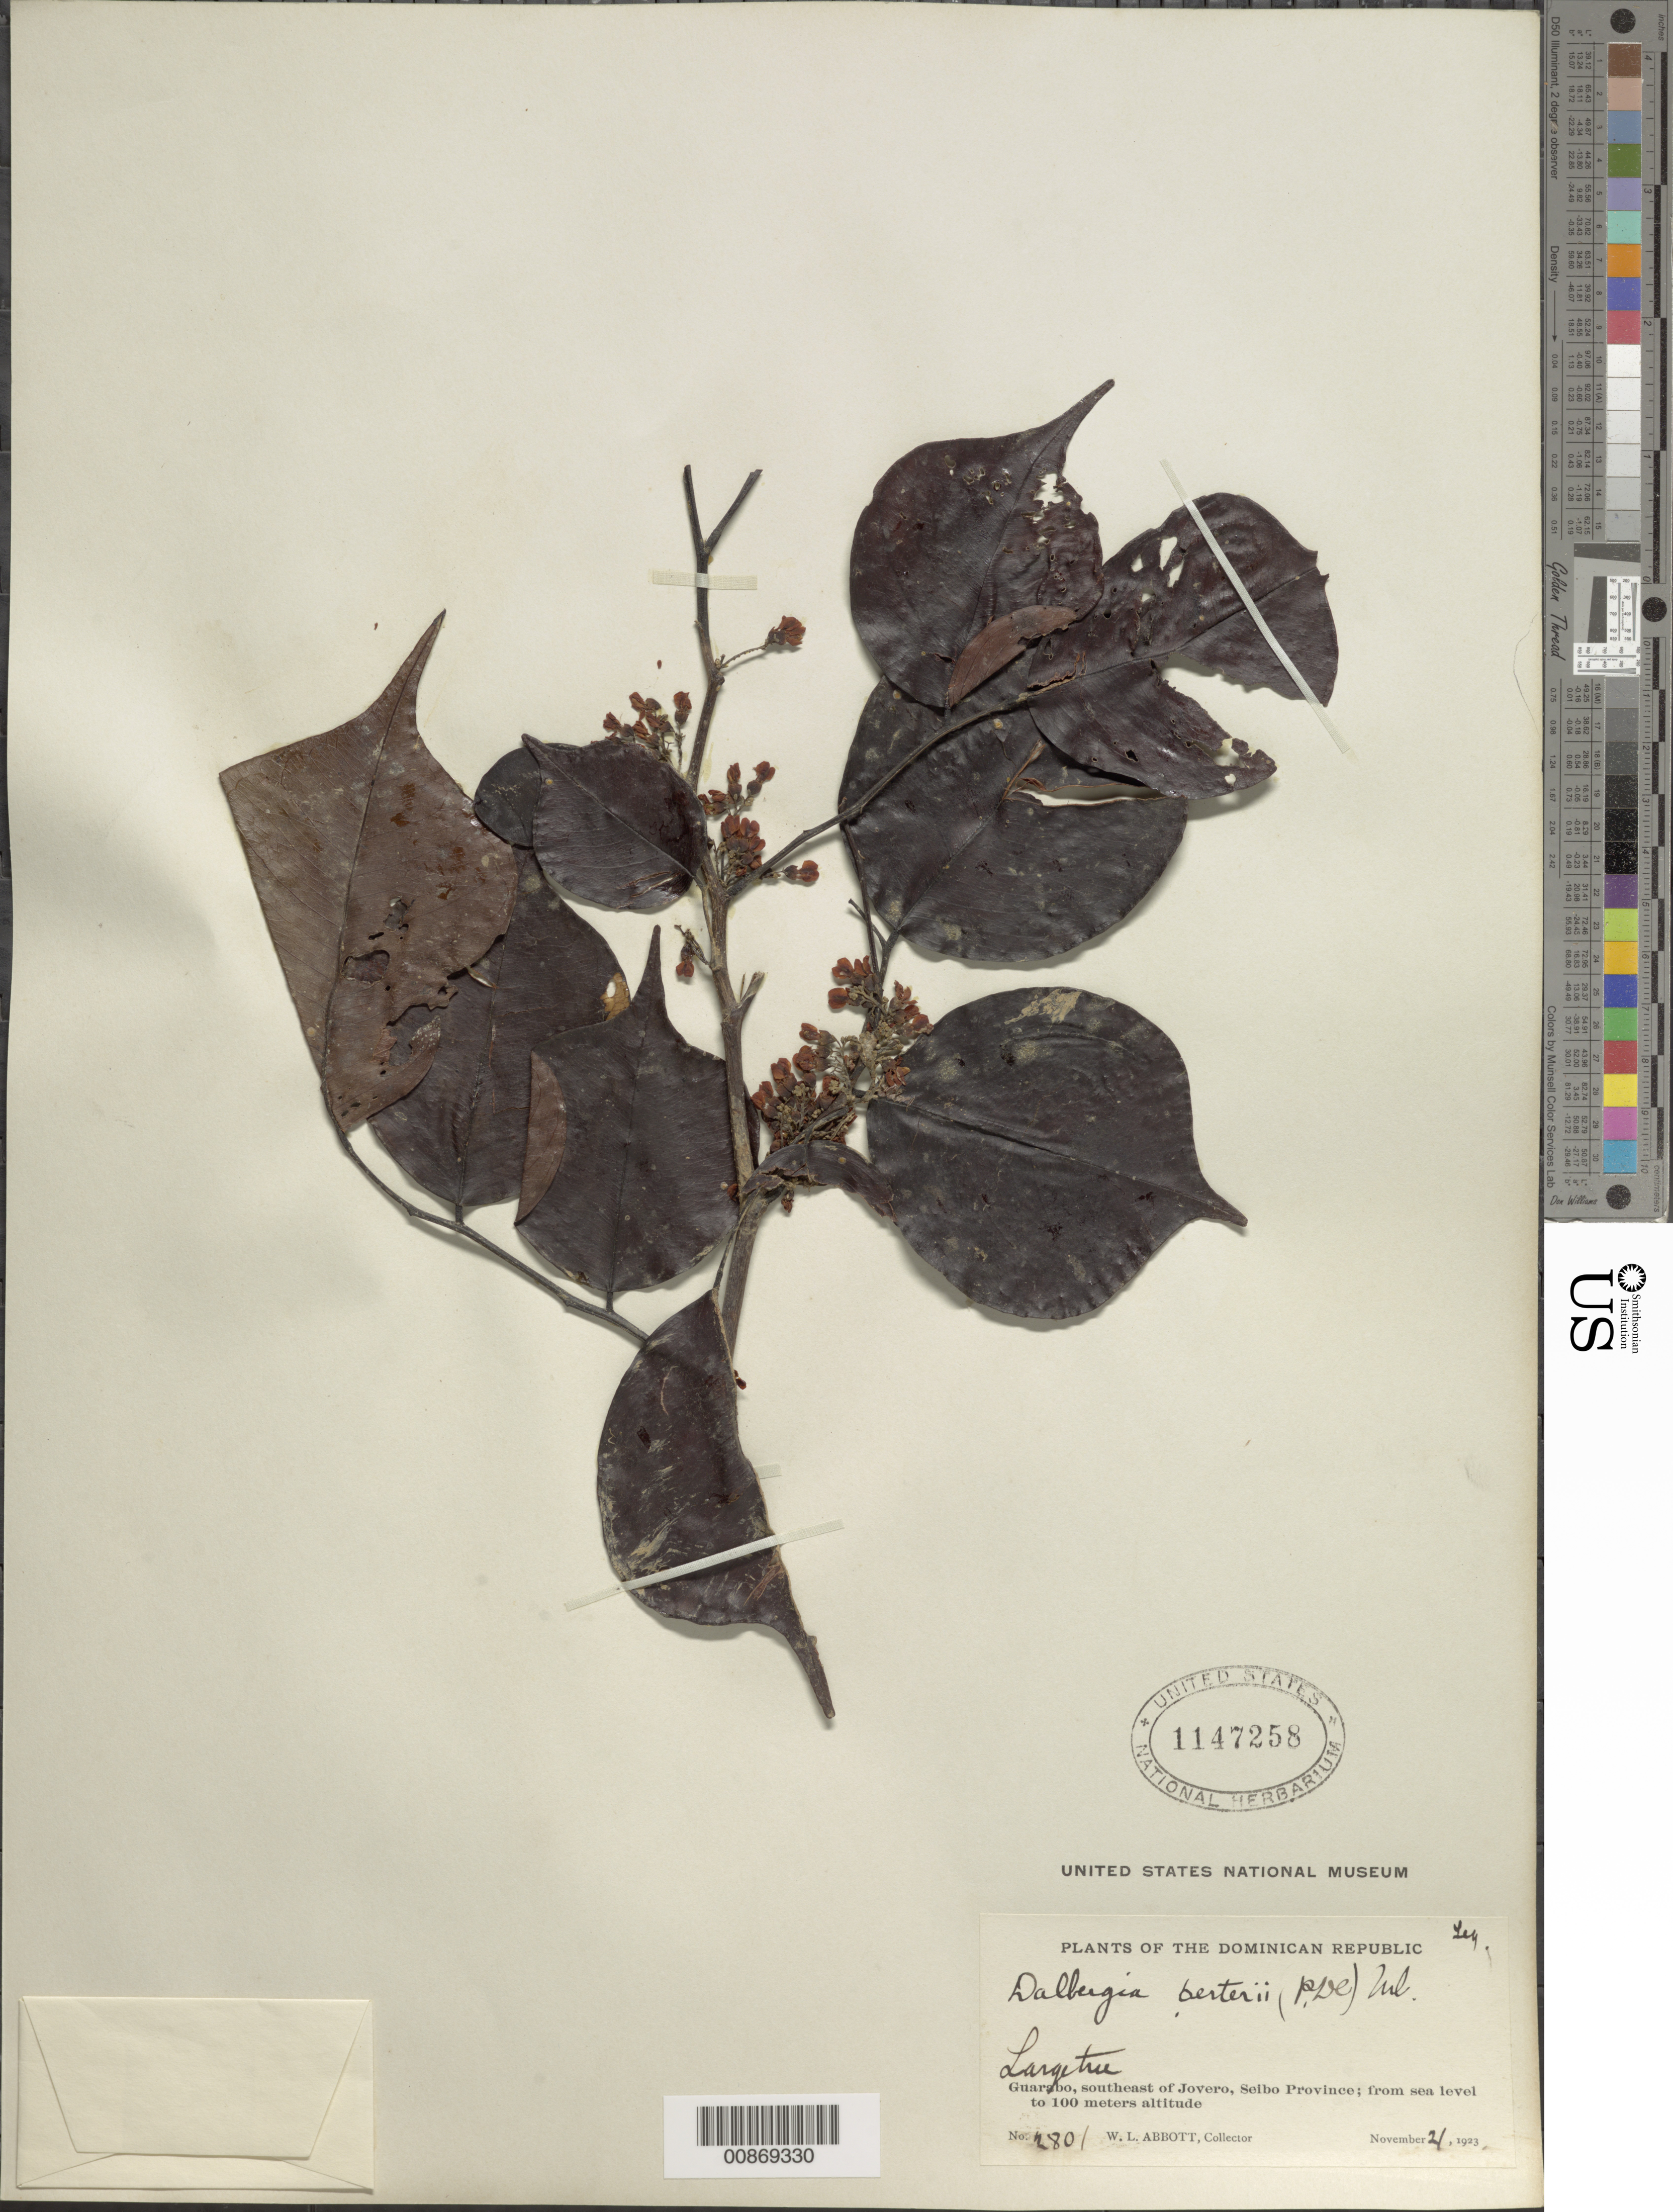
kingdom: Plantae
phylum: Tracheophyta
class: Magnoliopsida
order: Fabales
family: Fabaceae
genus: Dalbergia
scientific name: Dalbergia berteroi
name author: (DC.) Urb.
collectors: W. L. Abbott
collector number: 2801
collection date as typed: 21 Nov 1923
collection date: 1923-11-21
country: Dominican Republic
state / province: El Seibo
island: Hispaniola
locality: Guarabo, southeast of Jovero.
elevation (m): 0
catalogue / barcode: US 1147258